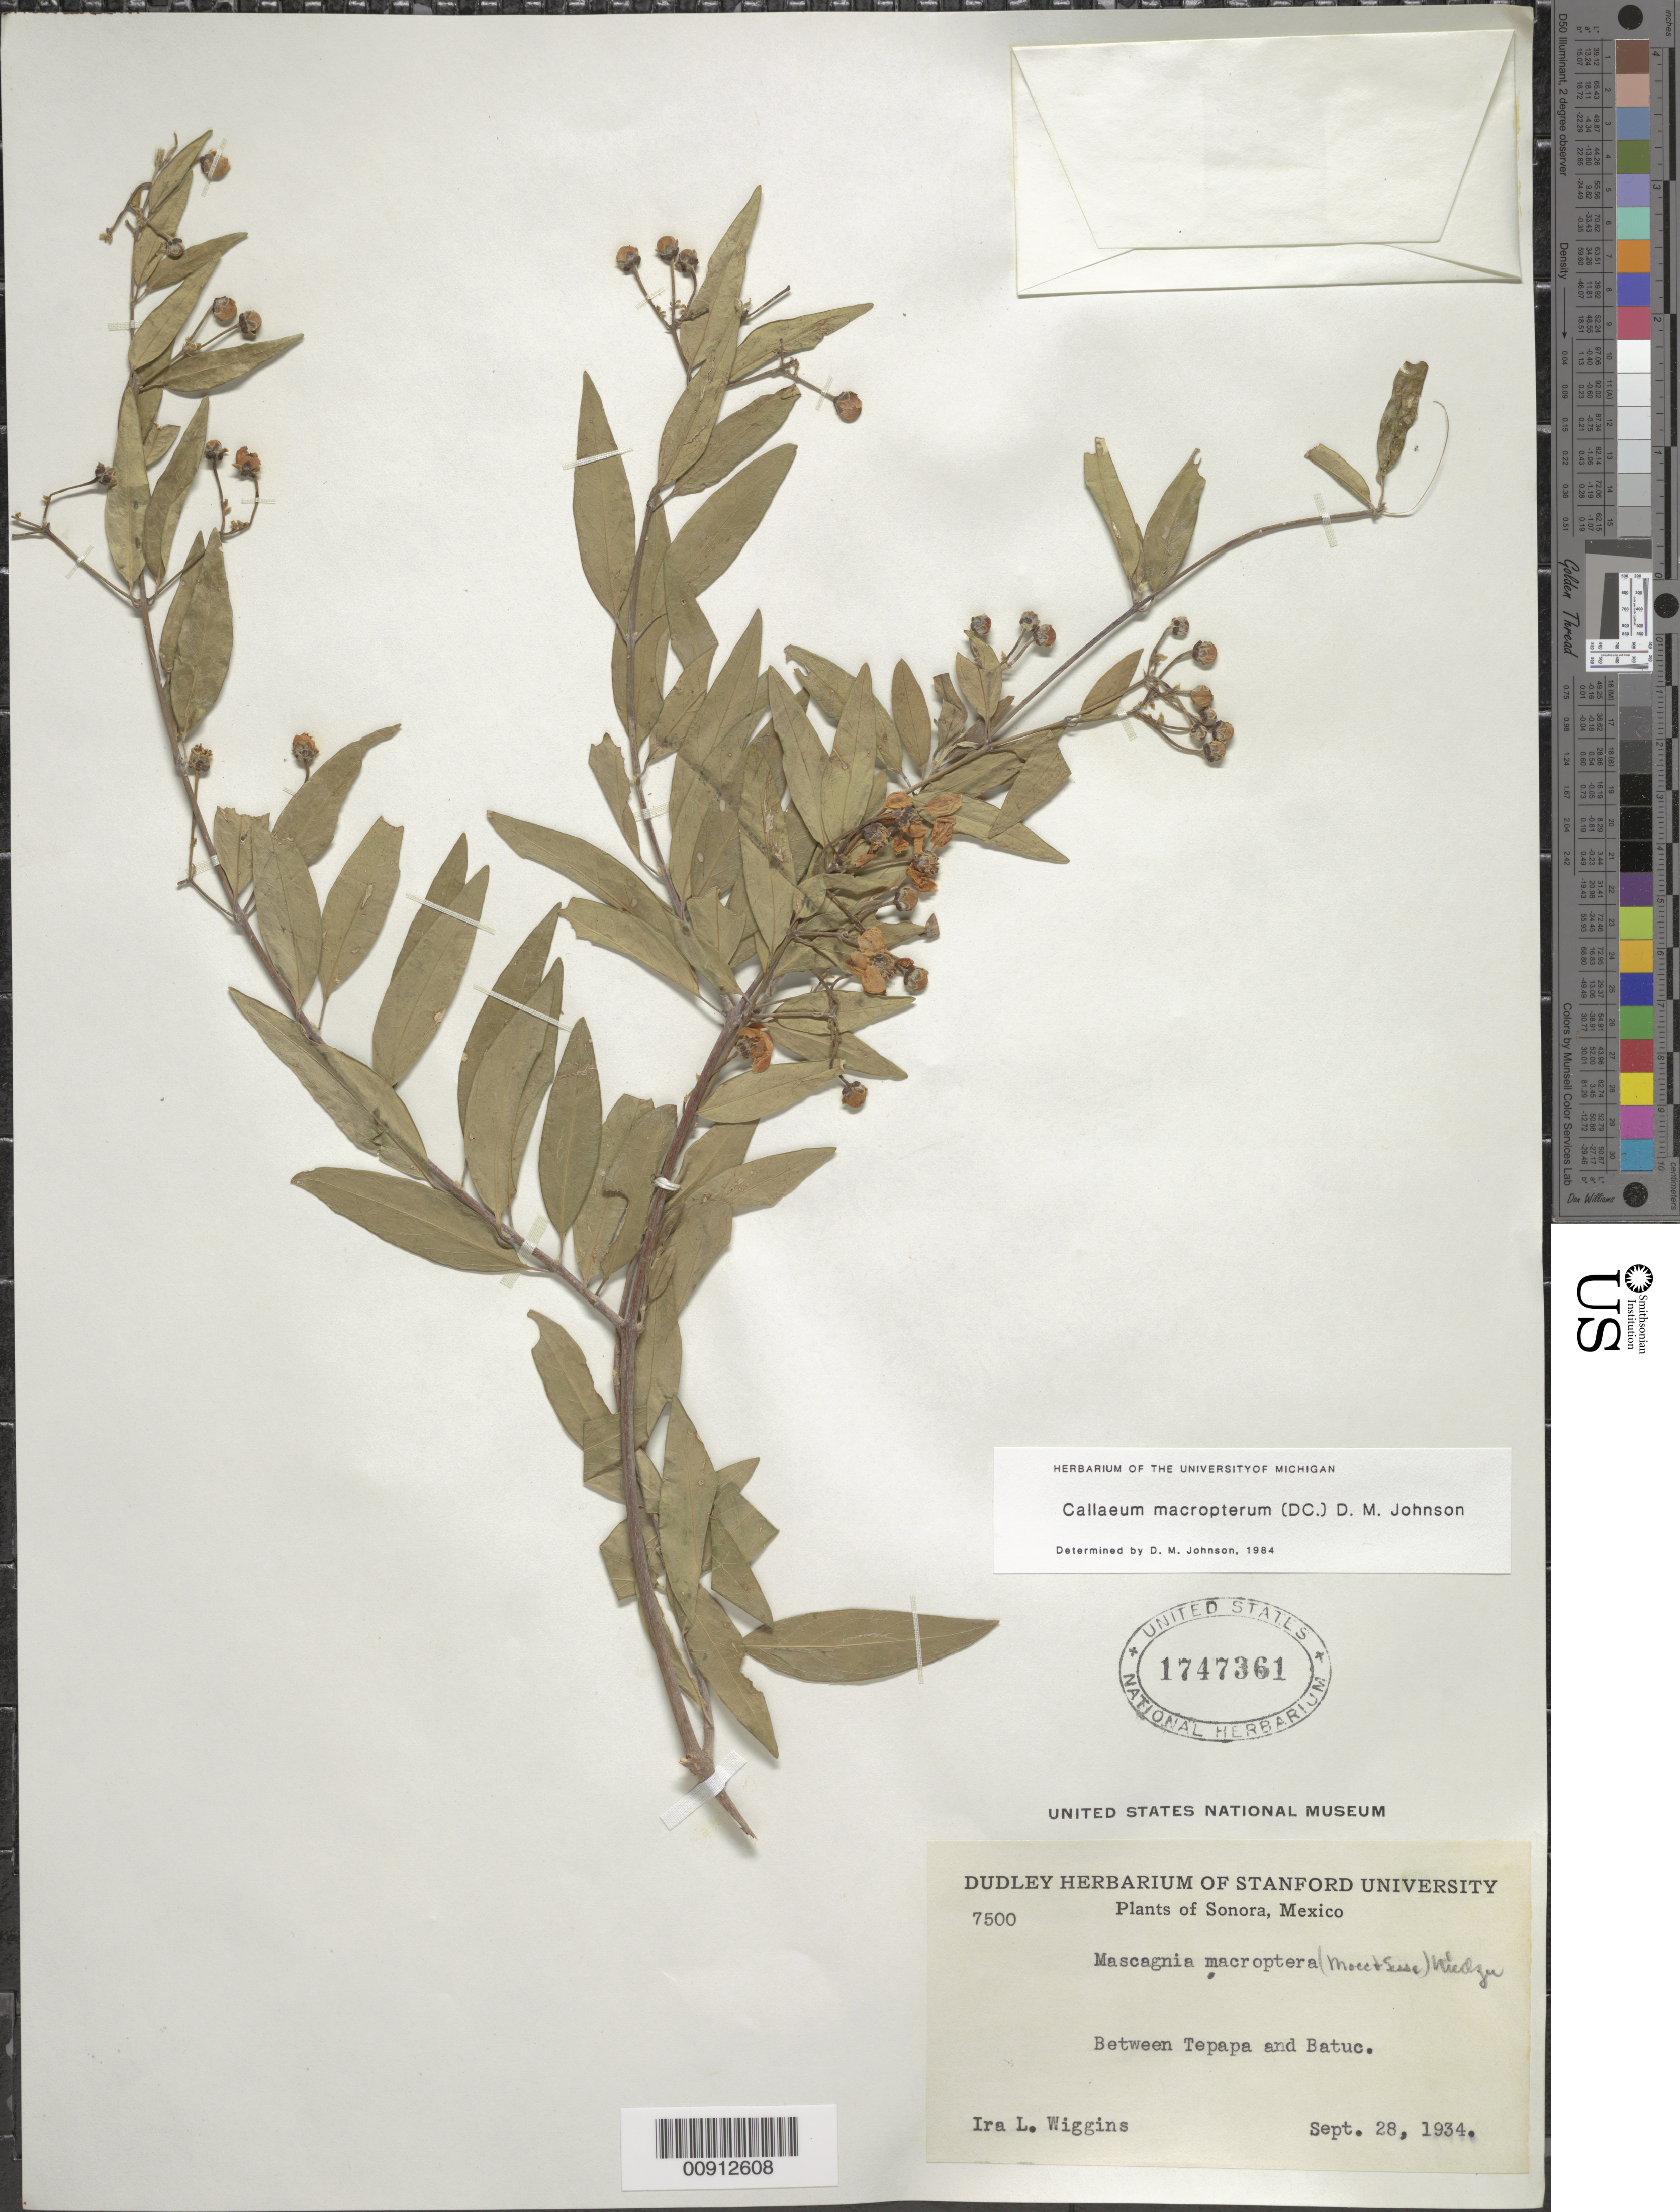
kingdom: Plantae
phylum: Tracheophyta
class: Magnoliopsida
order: Malpighiales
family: Malpighiaceae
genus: Callaeum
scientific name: Callaeum macropterum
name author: (Moc. & Sessé ex DC.) D.M. Johnson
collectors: I. L. Wiggins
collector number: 7500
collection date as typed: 28 Sep 1934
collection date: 1934-09-28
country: Mexico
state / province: Sonora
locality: Between Tepapa and Batuc.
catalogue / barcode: US 1747361